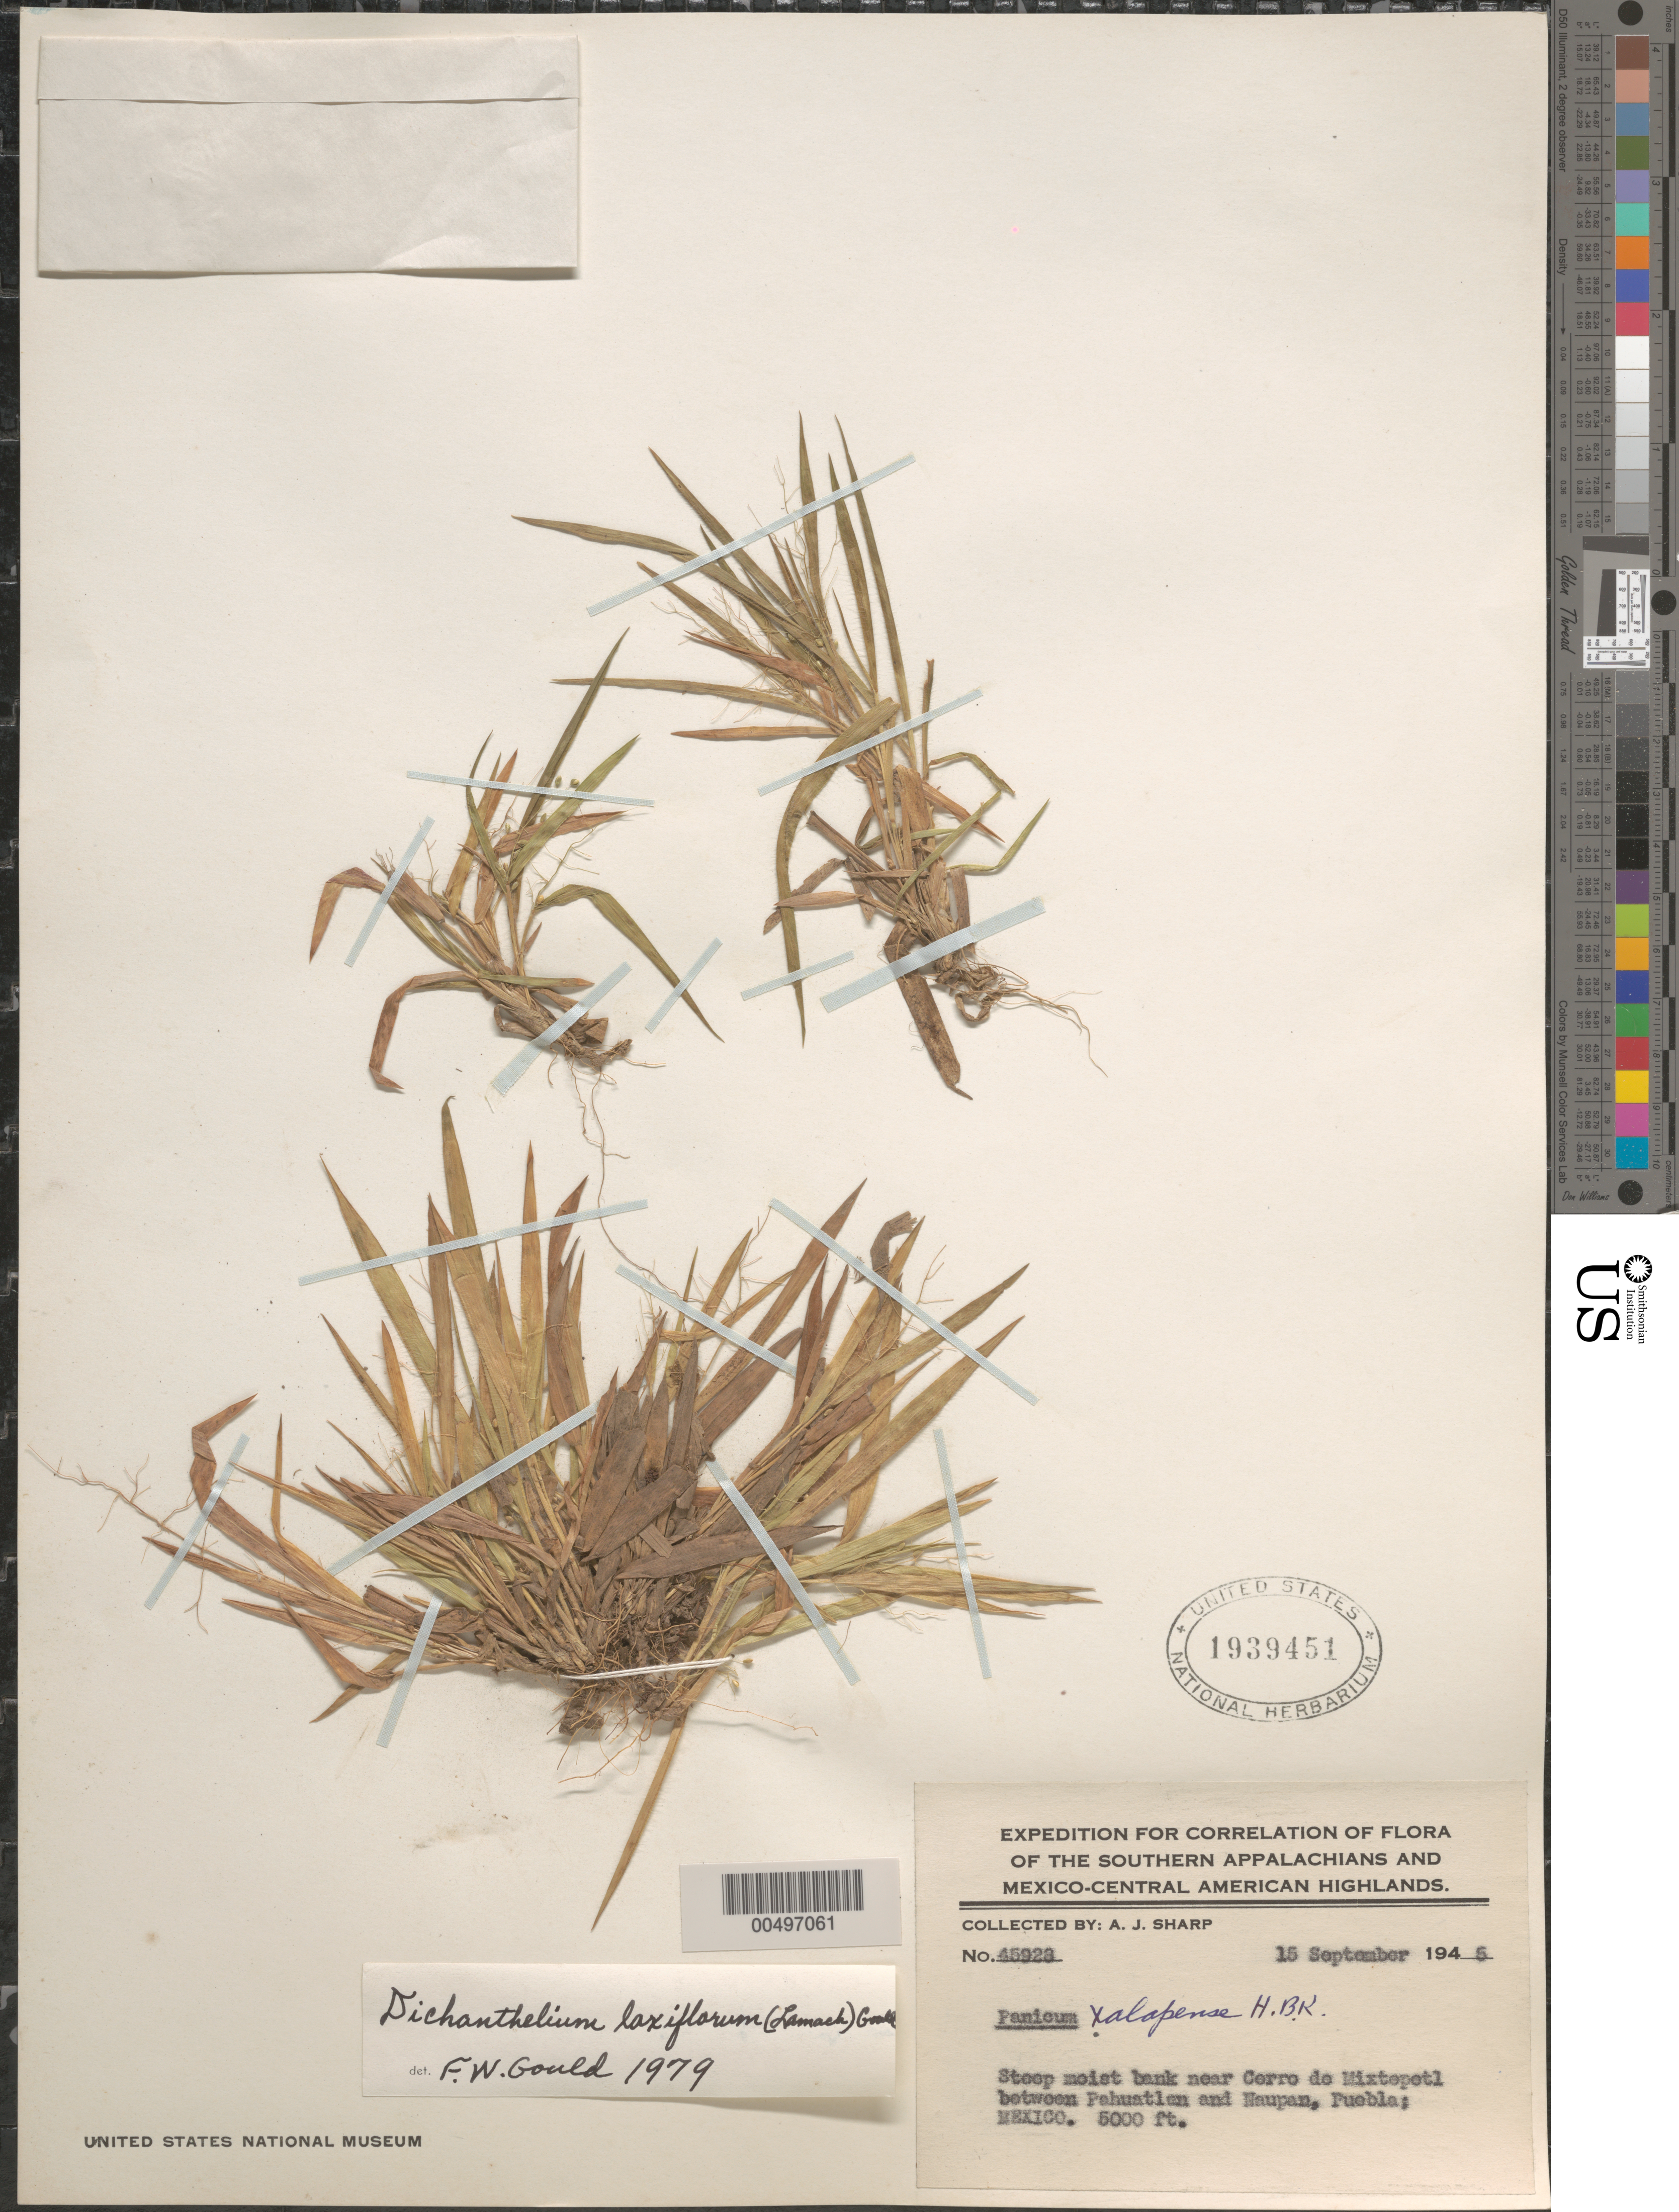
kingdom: Plantae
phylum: Tracheophyta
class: Liliopsida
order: Poales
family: Poaceae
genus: Dichanthelium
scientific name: Dichanthelium laxiflorum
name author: (Lam.) Gould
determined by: Gould, F. W.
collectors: A. J. Sharp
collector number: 46928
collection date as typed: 15 Sep 1945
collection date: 1945-09-15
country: Mexico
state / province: Puebla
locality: Near Cerro de Mixtepetl between Pahuatlan & Naupan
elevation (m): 1524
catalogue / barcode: US 1939451